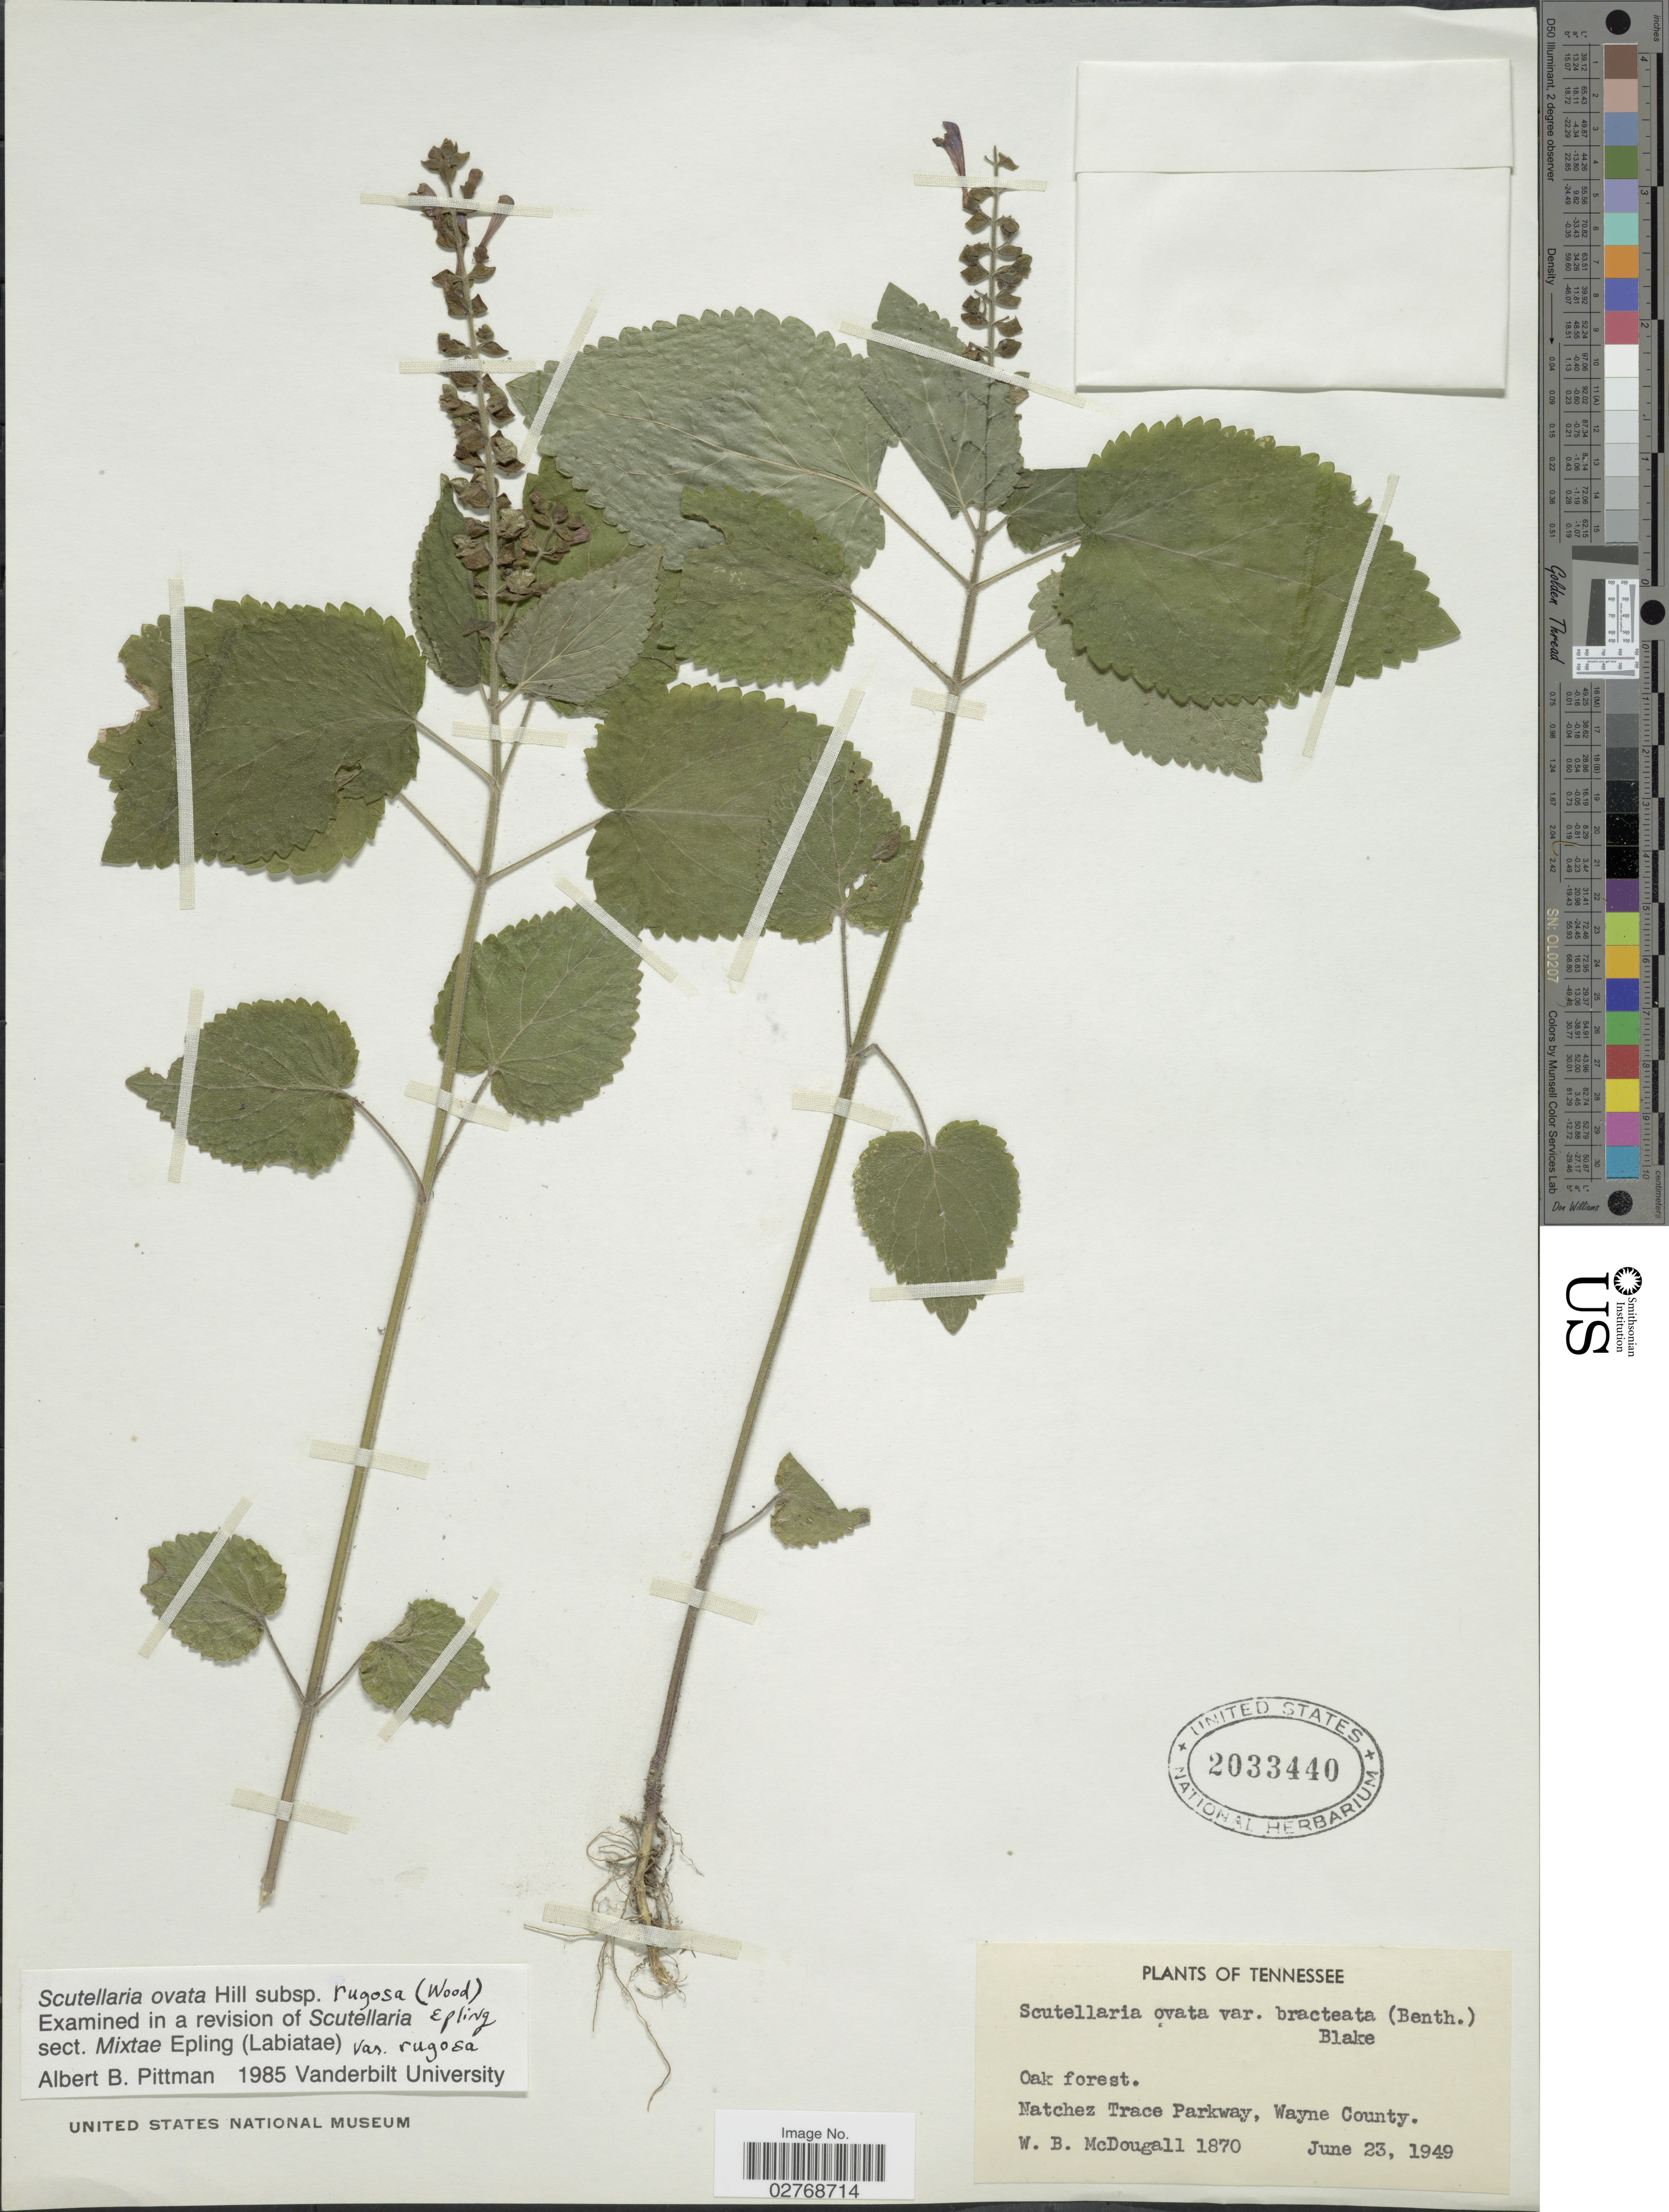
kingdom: Plantae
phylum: Tracheophyta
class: Magnoliopsida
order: Lamiales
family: Lamiaceae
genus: Scutellaria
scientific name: Scutellaria ovata subsp. rugosa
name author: (Alph. Wood) Epling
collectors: W. B. McDougal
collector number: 1870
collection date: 1949-06-23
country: United States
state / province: Tennessee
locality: Oak forest. Natchez Trace Parkway, Wayne County.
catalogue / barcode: US 2033440